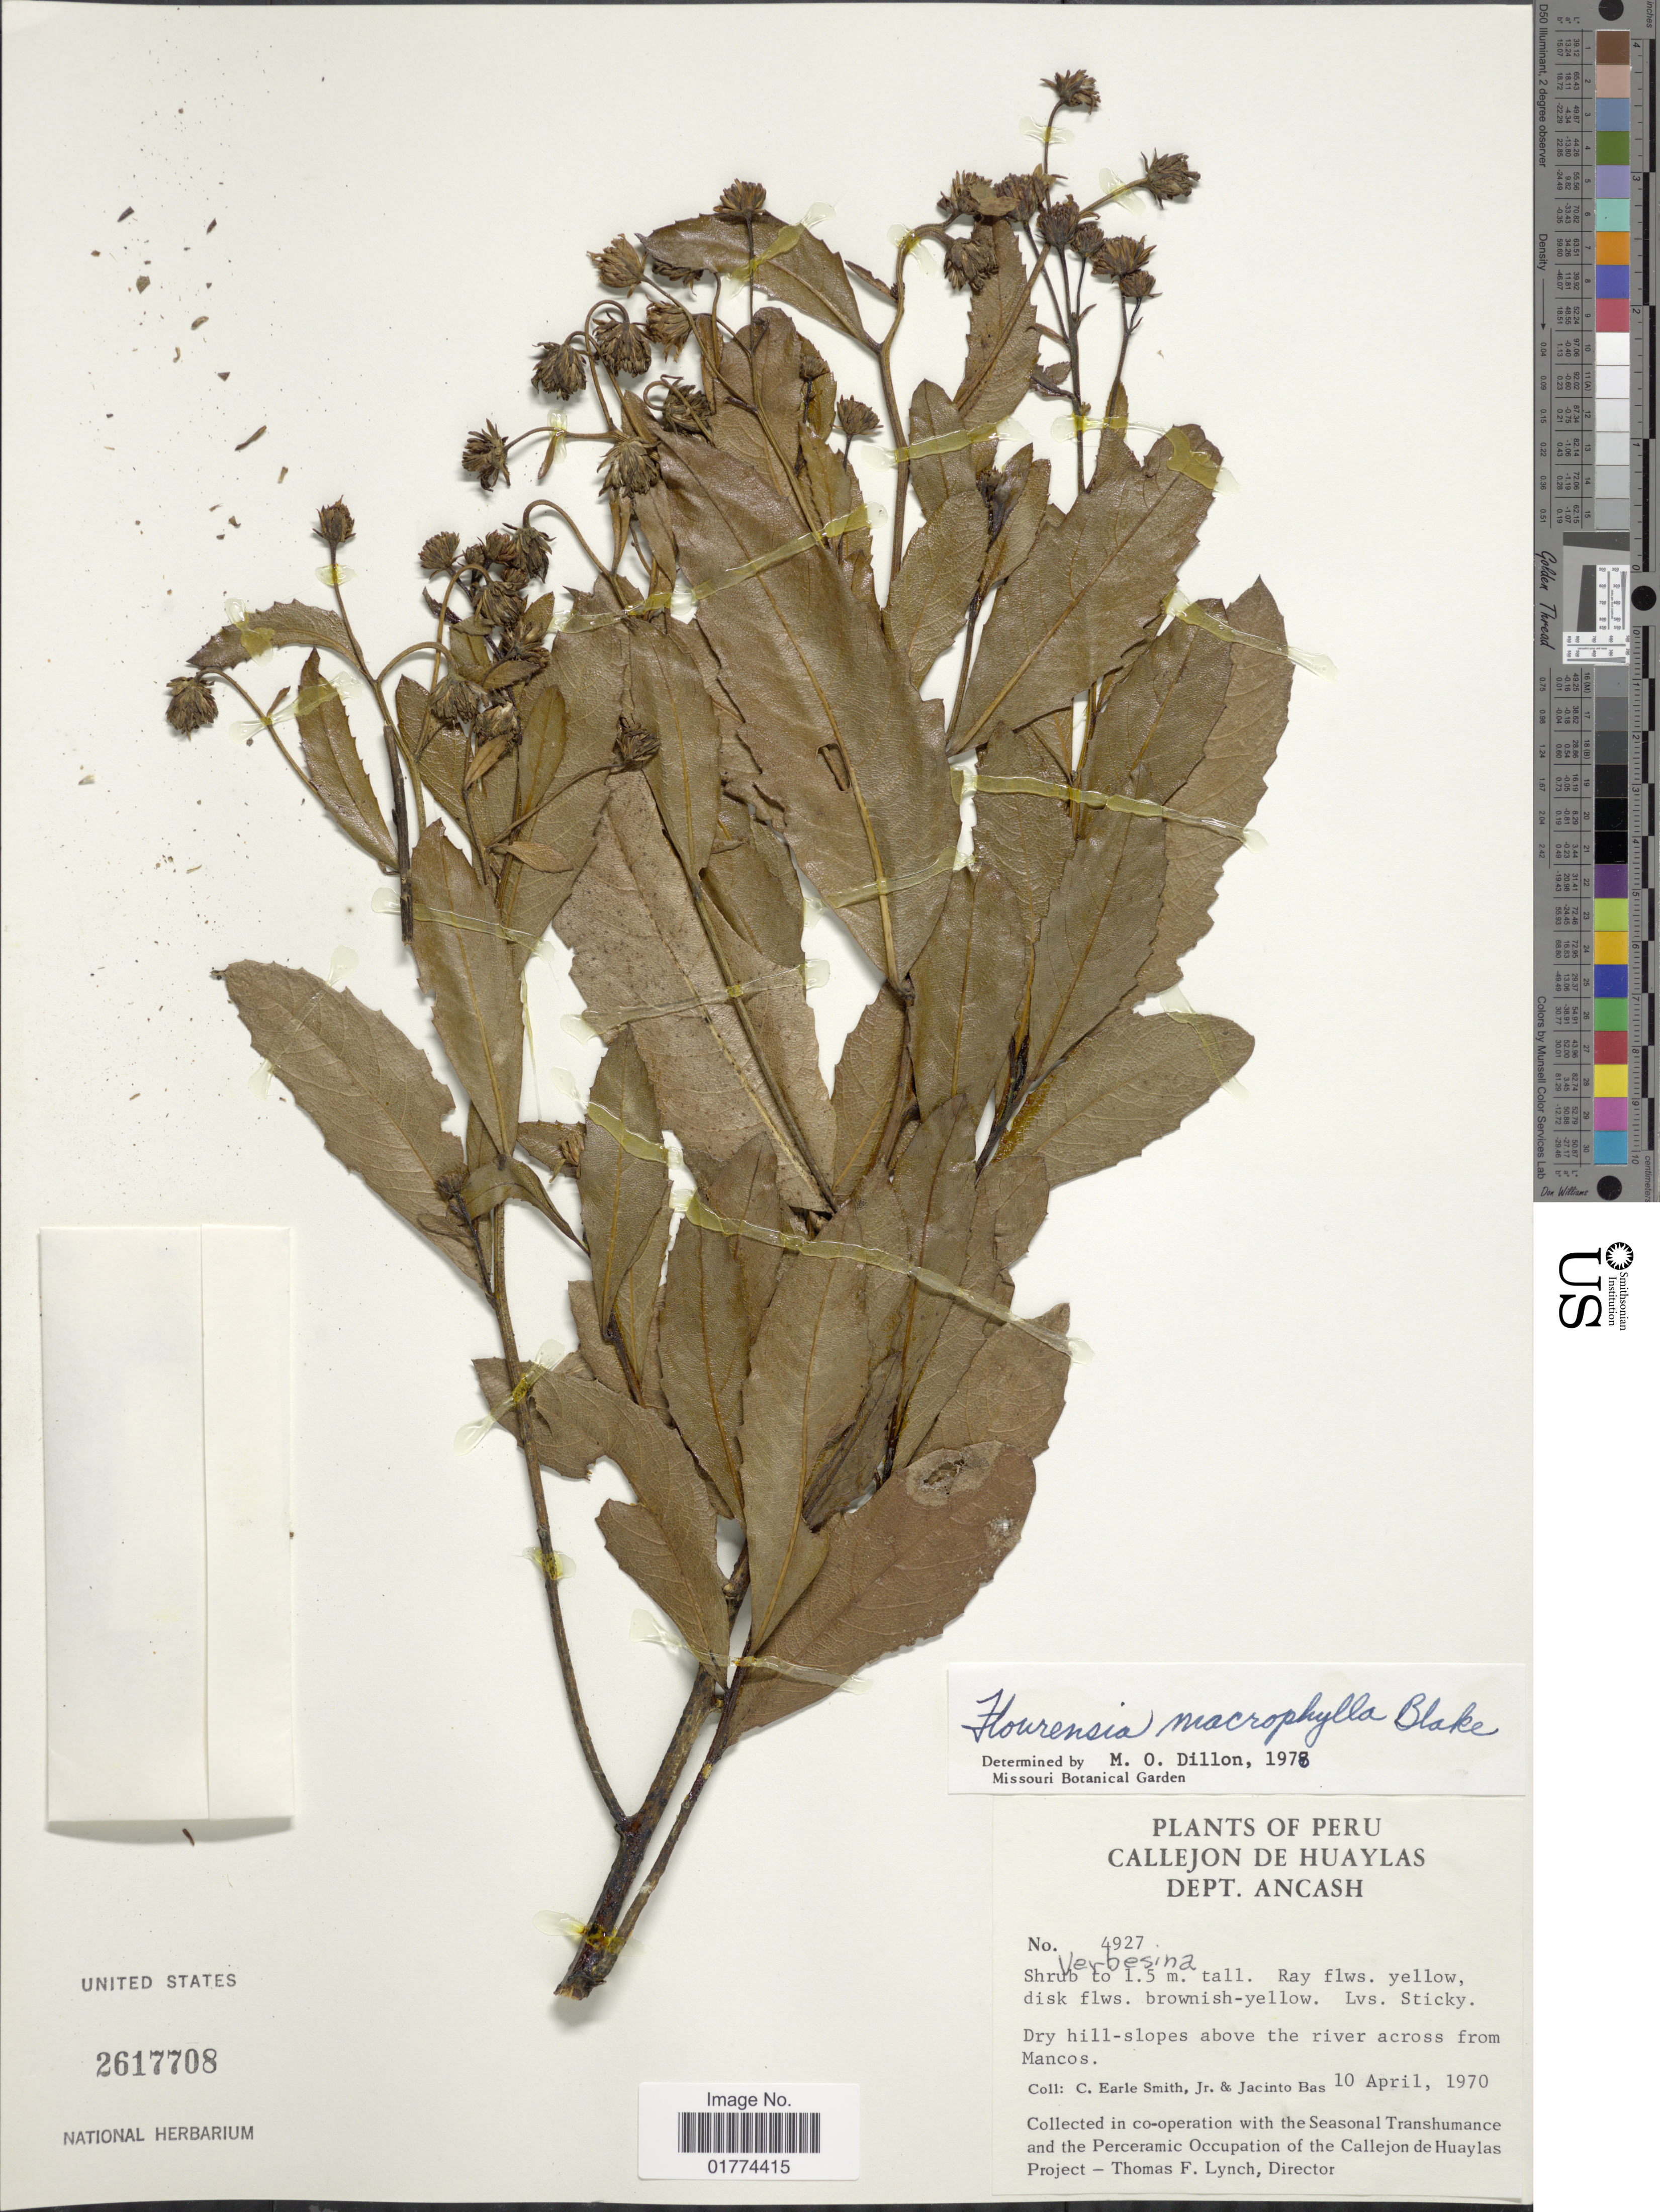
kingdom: Plantae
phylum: Tracheophyta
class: Magnoliopsida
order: Asterales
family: Asteraceae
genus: Flourensia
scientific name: Flourensia macrophylla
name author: S.F. Blake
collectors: C. E. Smith Jr. & J. Bas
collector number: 4927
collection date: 1970-04-10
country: Peru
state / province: Ancash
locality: Calejon de Huaylas. Above the river across from Mancos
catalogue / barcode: US 2617708